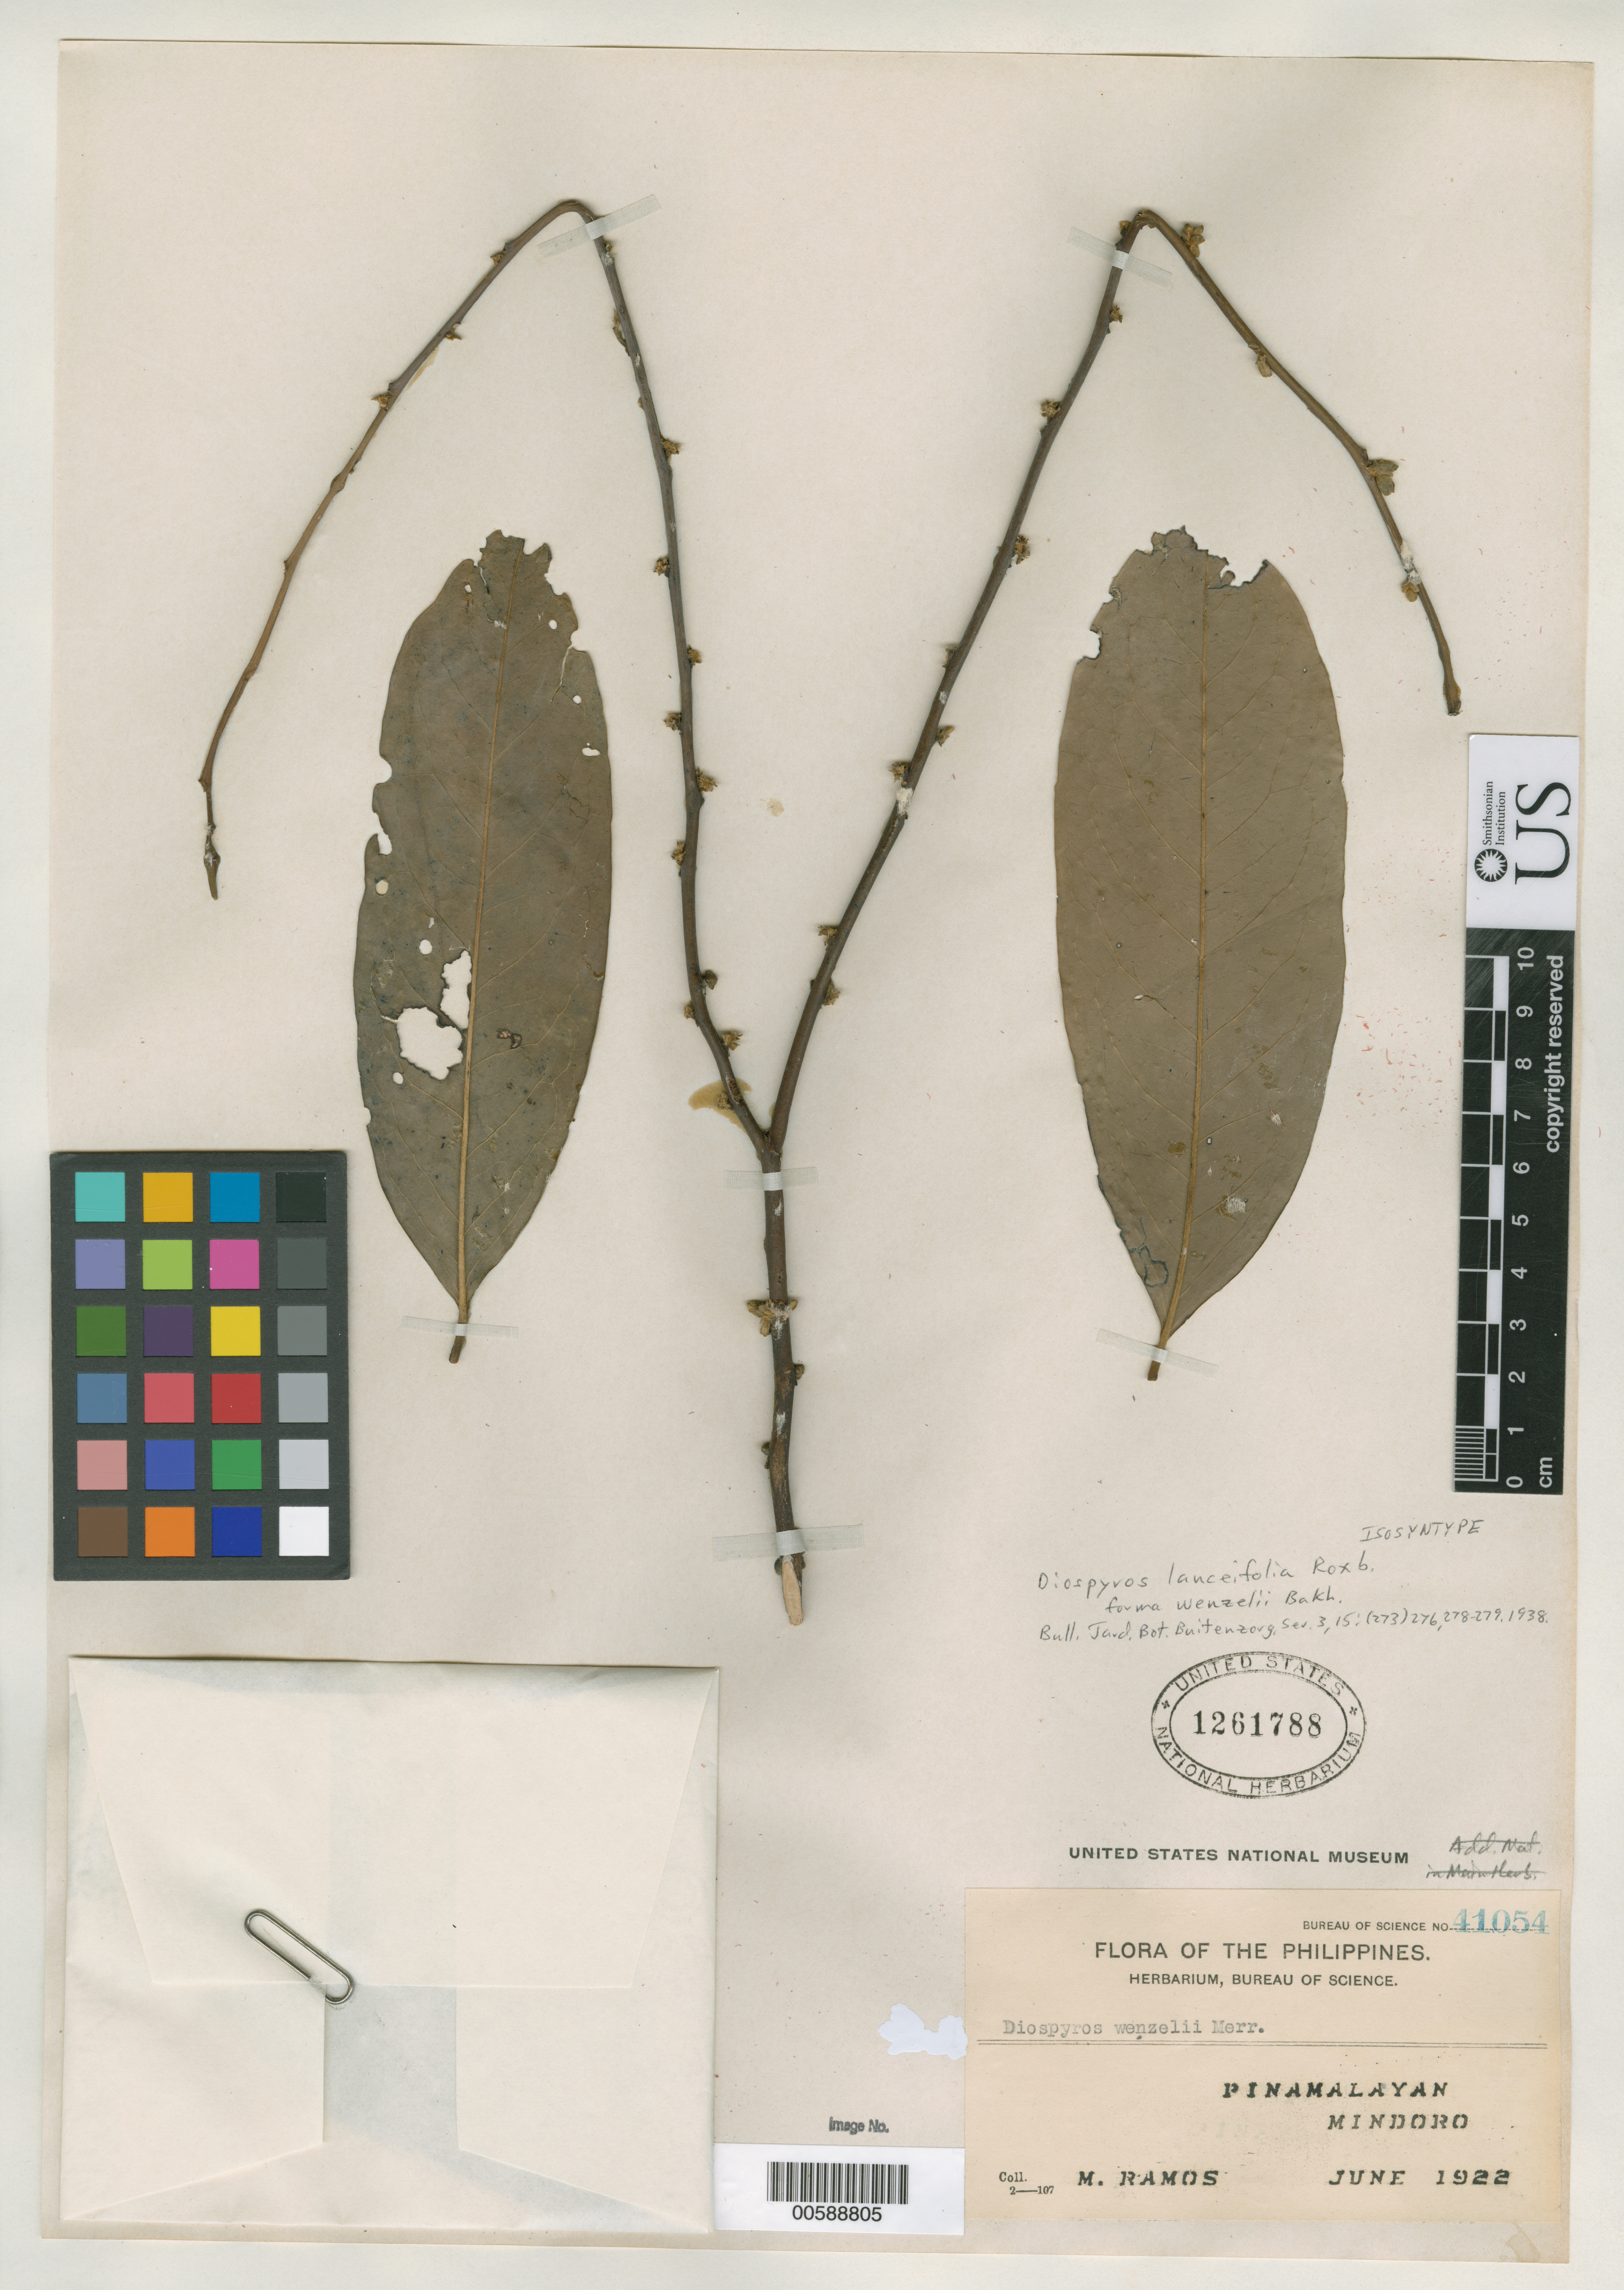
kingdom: Plantae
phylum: Tracheophyta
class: Magnoliopsida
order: Ericales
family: Ebenaceae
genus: Diospyros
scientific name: Diospyros lanceifolia f. wenzelii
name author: Bakh.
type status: Isosyntype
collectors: M. Ramos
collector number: Bur. Sci. 41054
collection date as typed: Jun 1922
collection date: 1922-06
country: Philippines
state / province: Mimaropa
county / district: Mindoro Oriental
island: Mindoro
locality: Pinamalayan.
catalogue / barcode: US 1261788